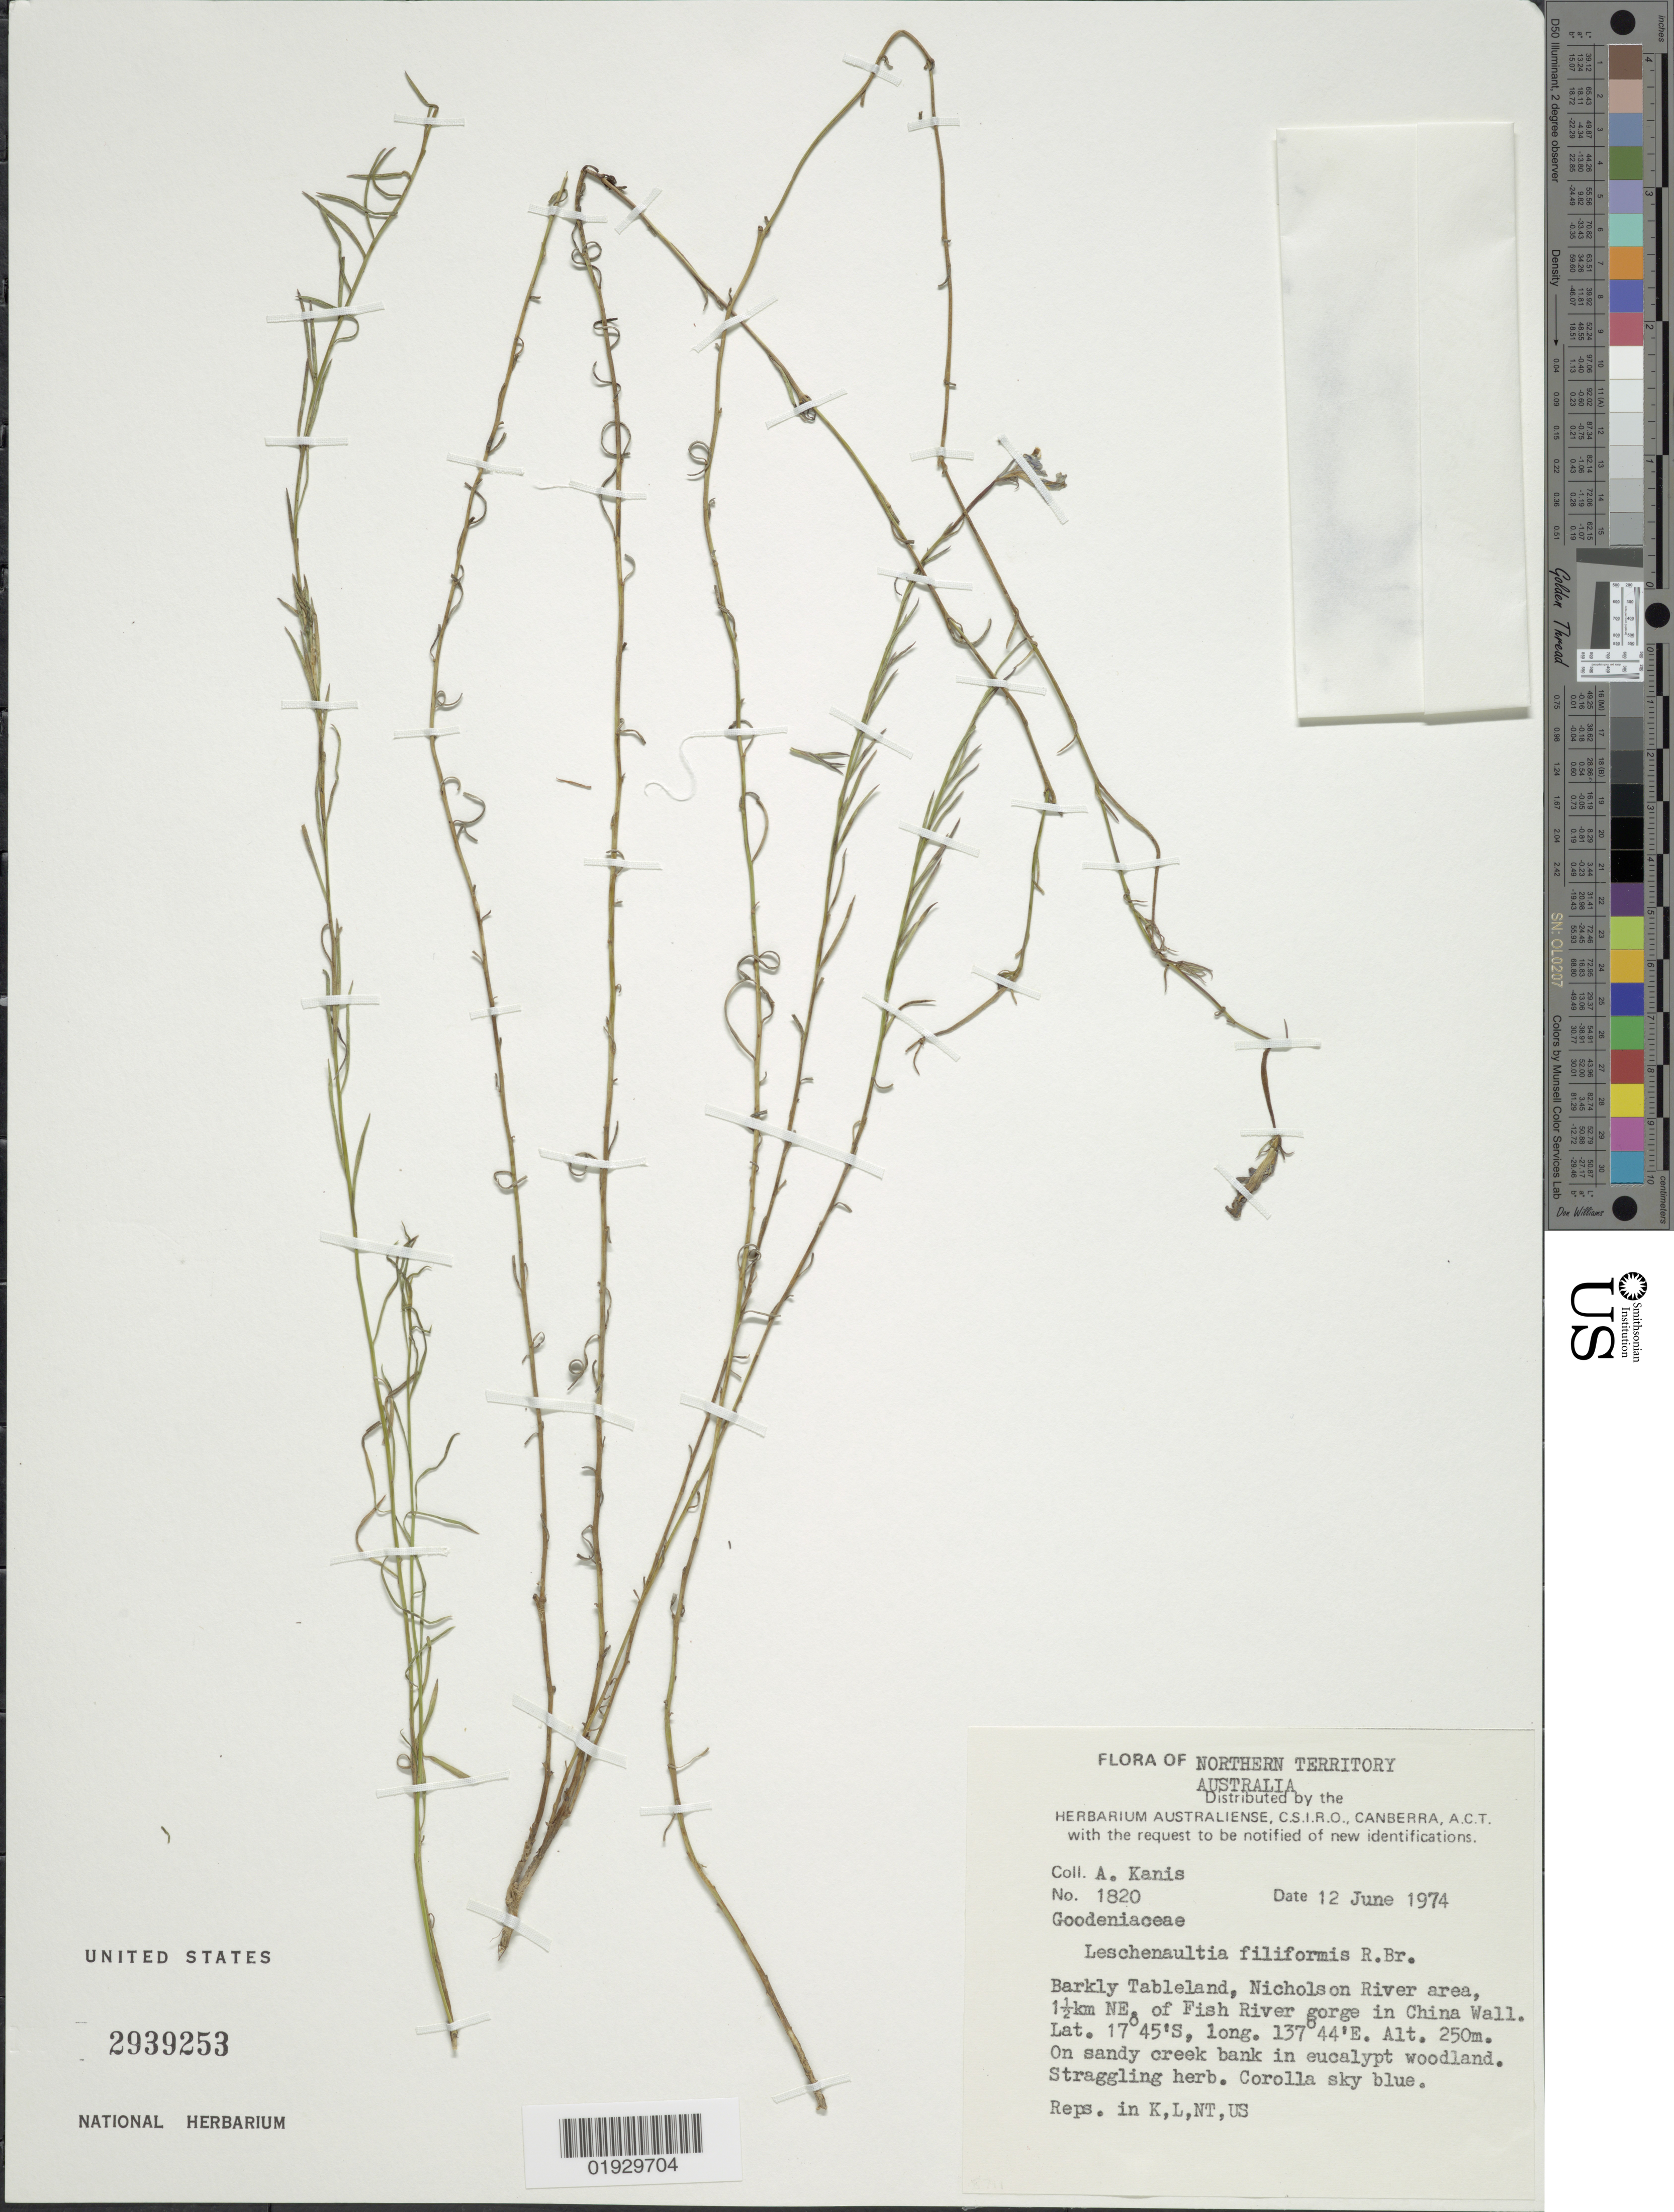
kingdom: Plantae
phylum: Tracheophyta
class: Magnoliopsida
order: Asterales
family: Goodeniaceae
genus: Leschenaultia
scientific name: Leschenaultia filiformis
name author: R. Br.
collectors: A. Kanis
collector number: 1820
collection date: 1974-06-12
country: Australia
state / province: Northern Territory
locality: Barkly Tableland, Nicholson River area, 1½km NE, of Fish River gorge in China Wall.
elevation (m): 250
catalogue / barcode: US 2939253